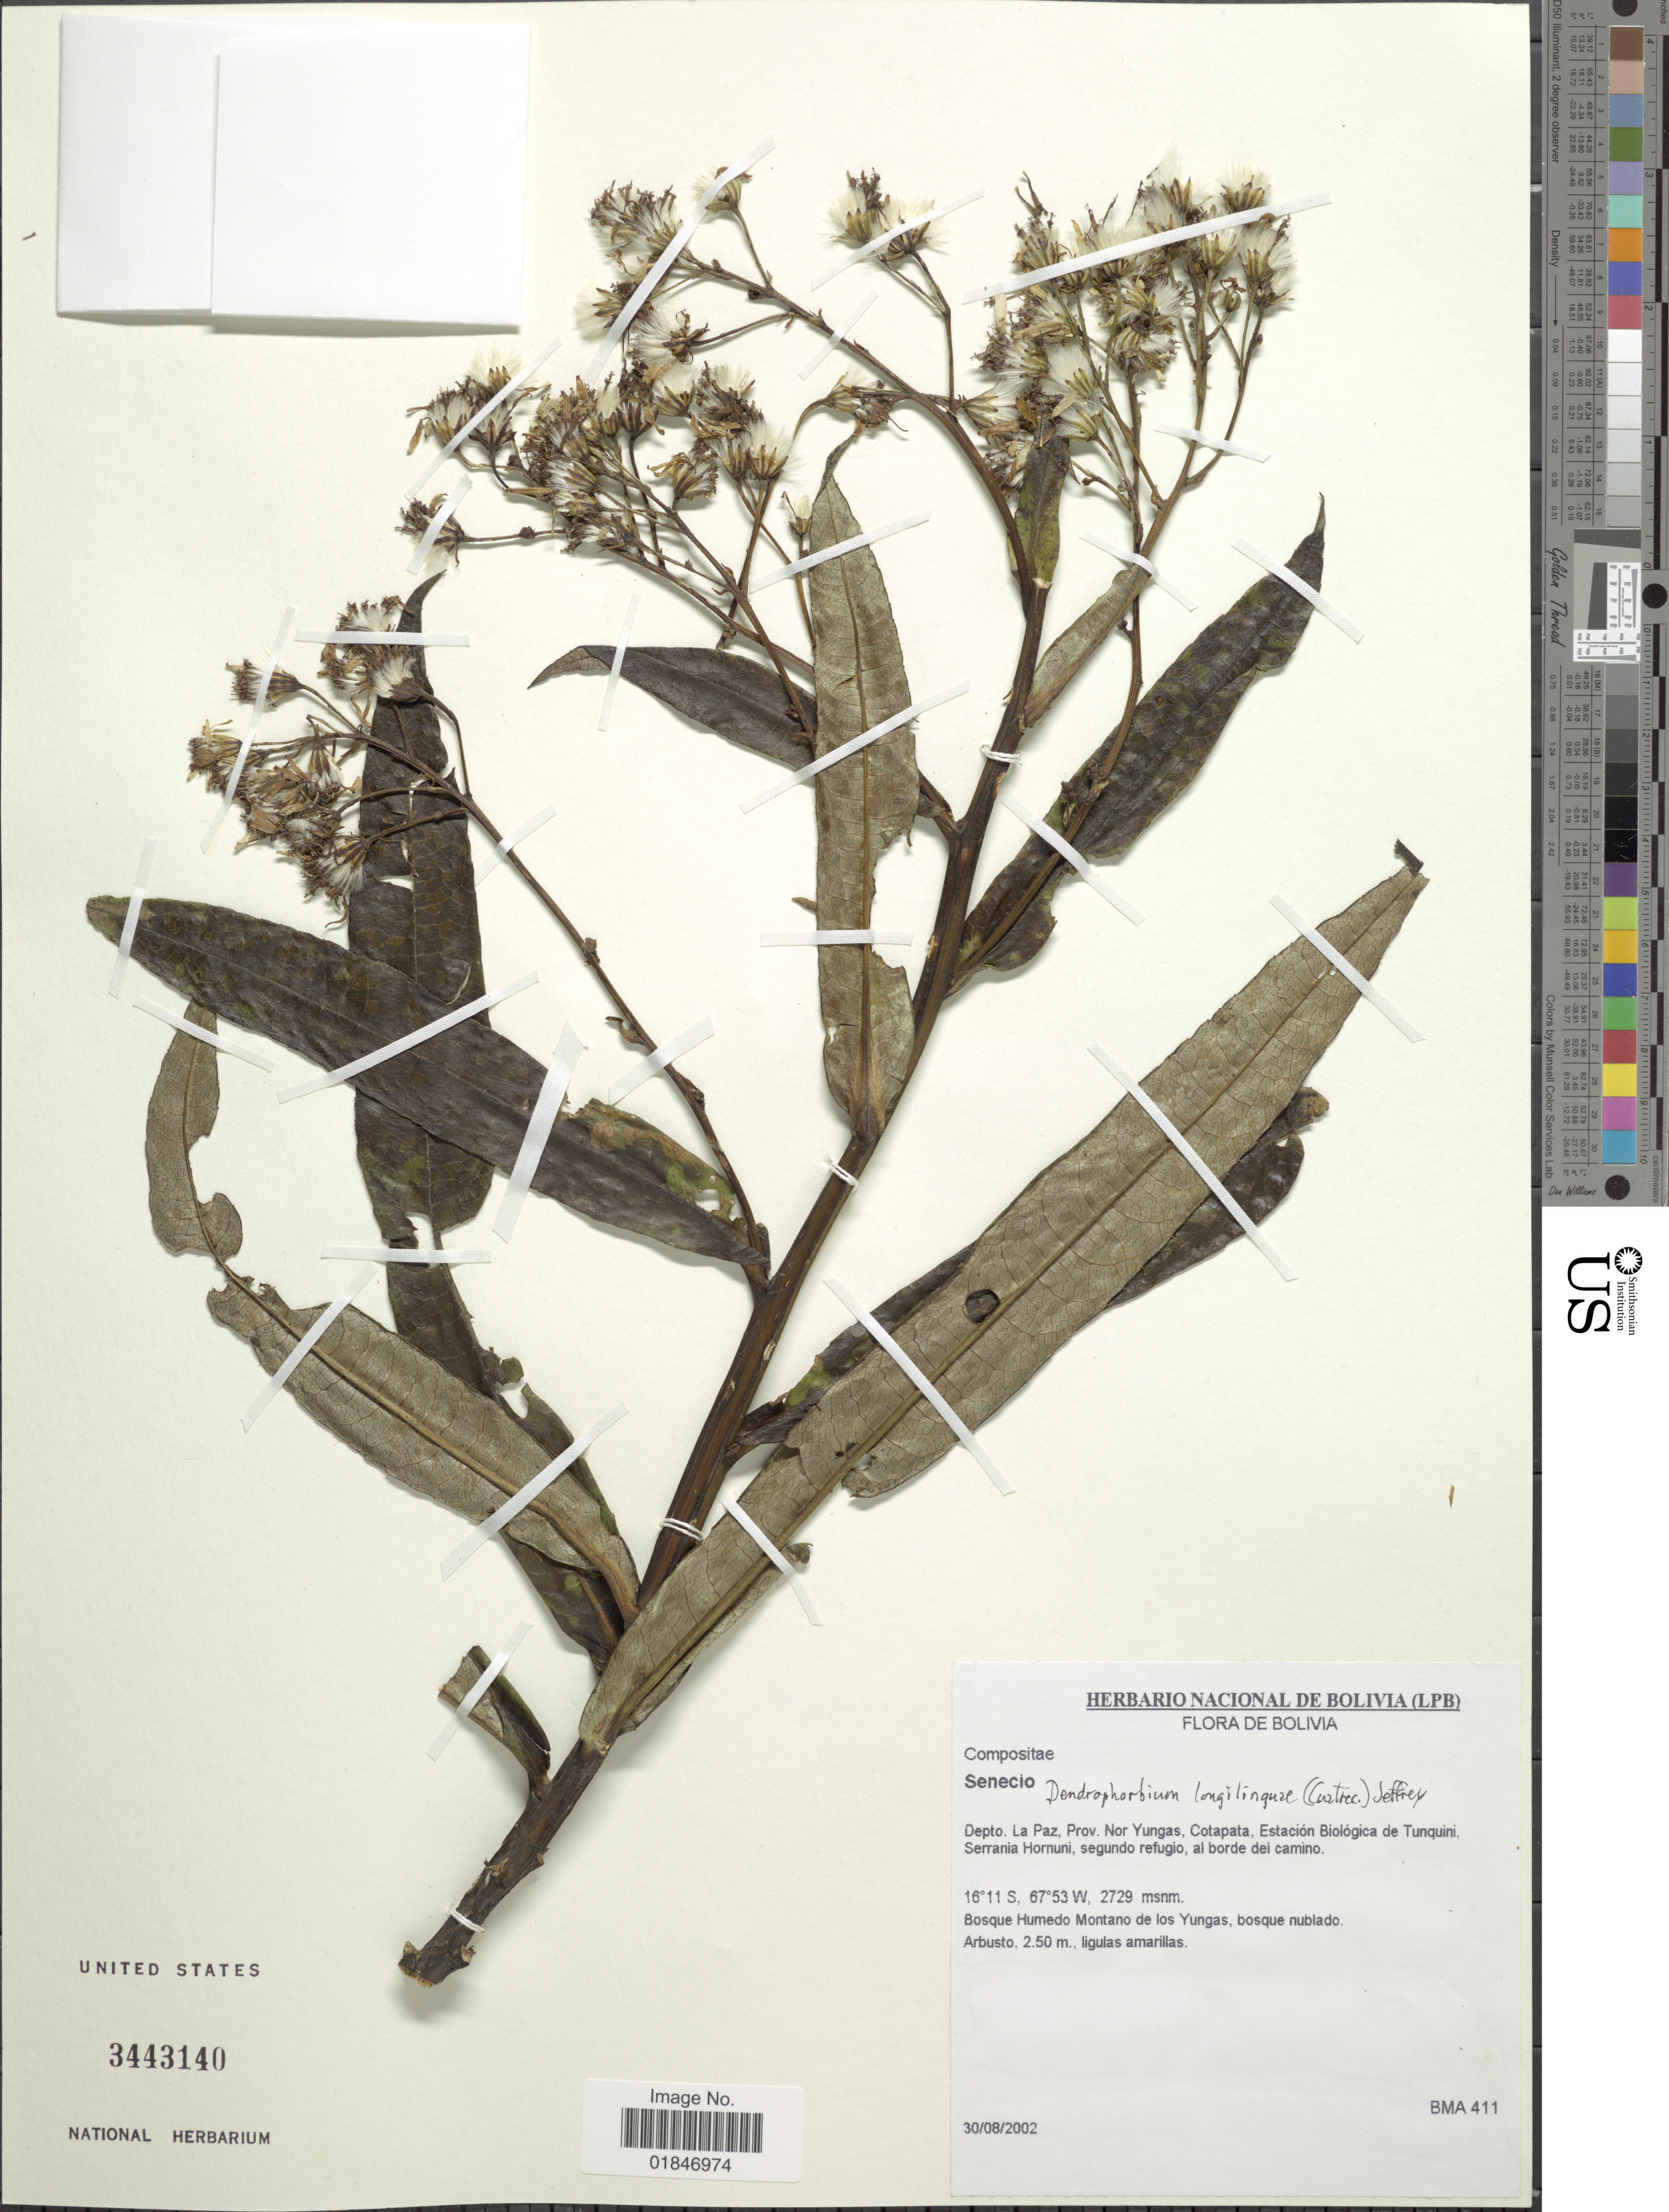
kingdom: Plantae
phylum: Tracheophyta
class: Magnoliopsida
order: Asterales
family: Asteraceae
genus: Dendrophorbium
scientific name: Dendrophorbium longilinguae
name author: (Cuatrec.) C. Jeffrey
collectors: Herbario Nacional de Bolivia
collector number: BMA411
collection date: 2002-08-30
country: Bolivia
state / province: La Paz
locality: Depto. La Paz., Prov. Yungas. Cotopata., Estancion Biologica de Tunquino, Serrania Hormuni.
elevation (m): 2729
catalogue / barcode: US 3443140